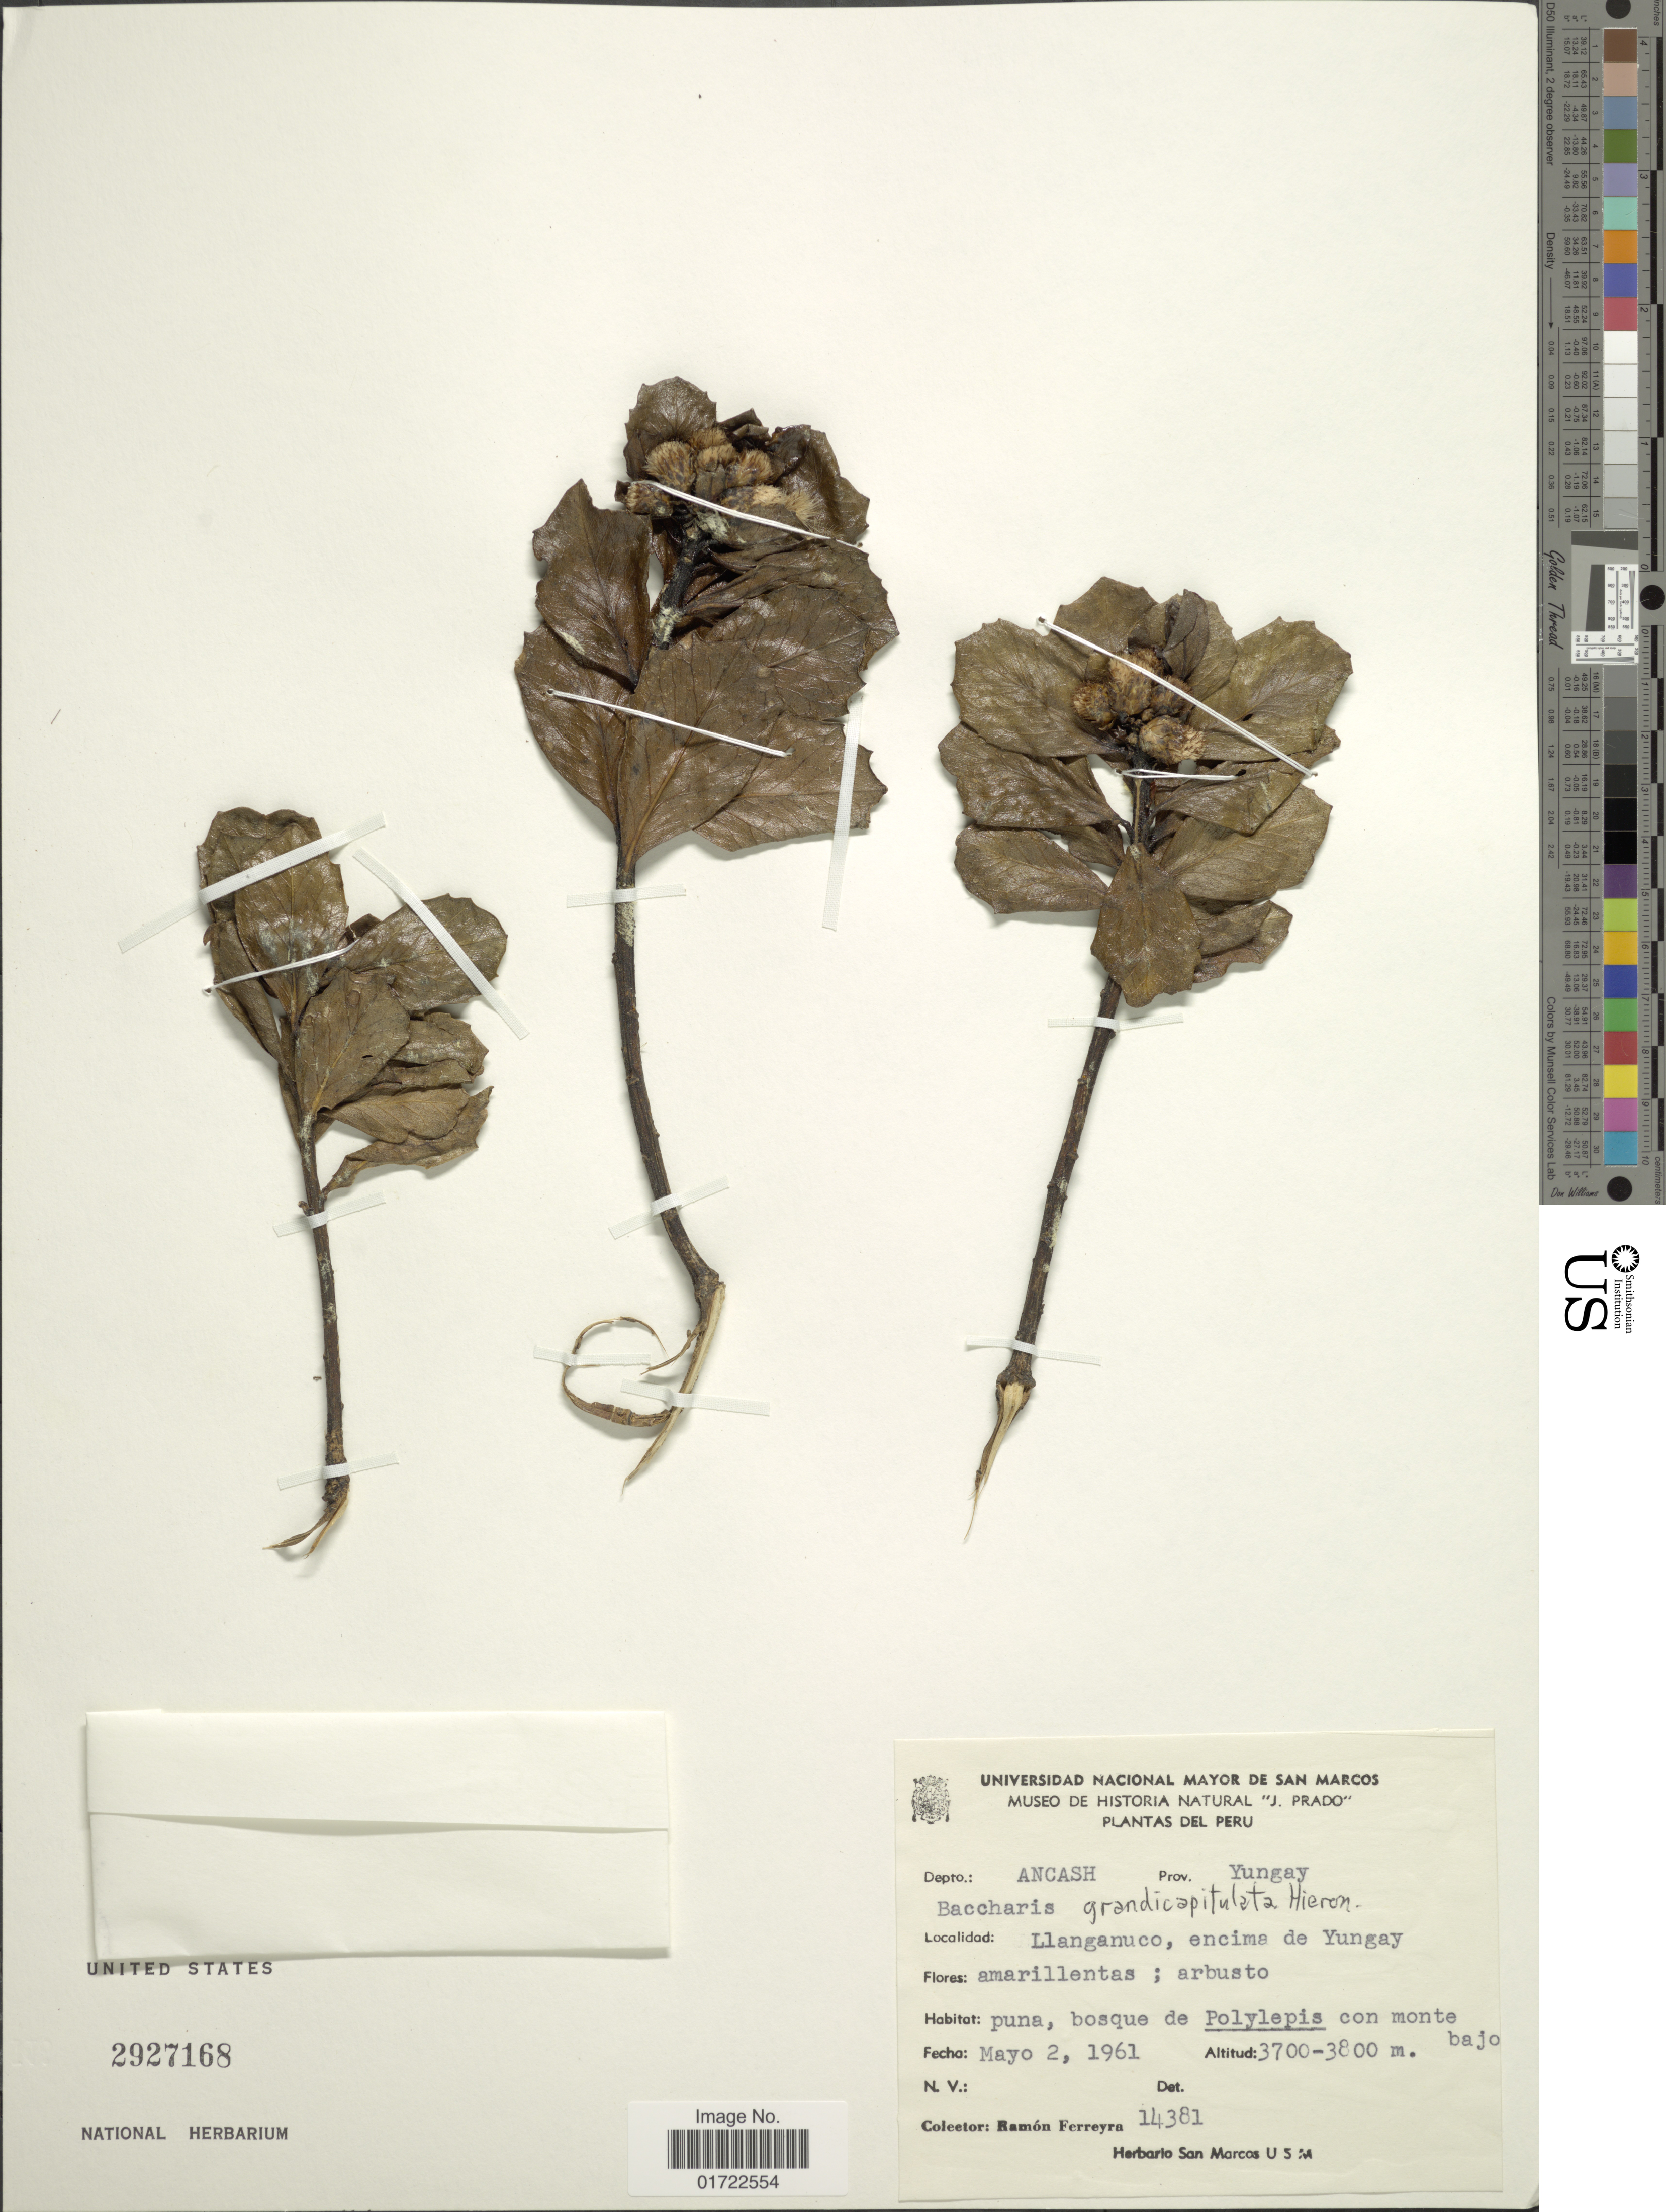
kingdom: Plantae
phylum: Tracheophyta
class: Magnoliopsida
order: Asterales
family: Asteraceae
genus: Baccharis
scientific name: Baccharis grandicapitulata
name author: Hieron.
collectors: R. A. Ferreyra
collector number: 14381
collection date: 1961-05-02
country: Peru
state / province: Ancash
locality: Prov. Yungay, Llanganuco, encima de Yungay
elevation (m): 3700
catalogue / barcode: US 2927168